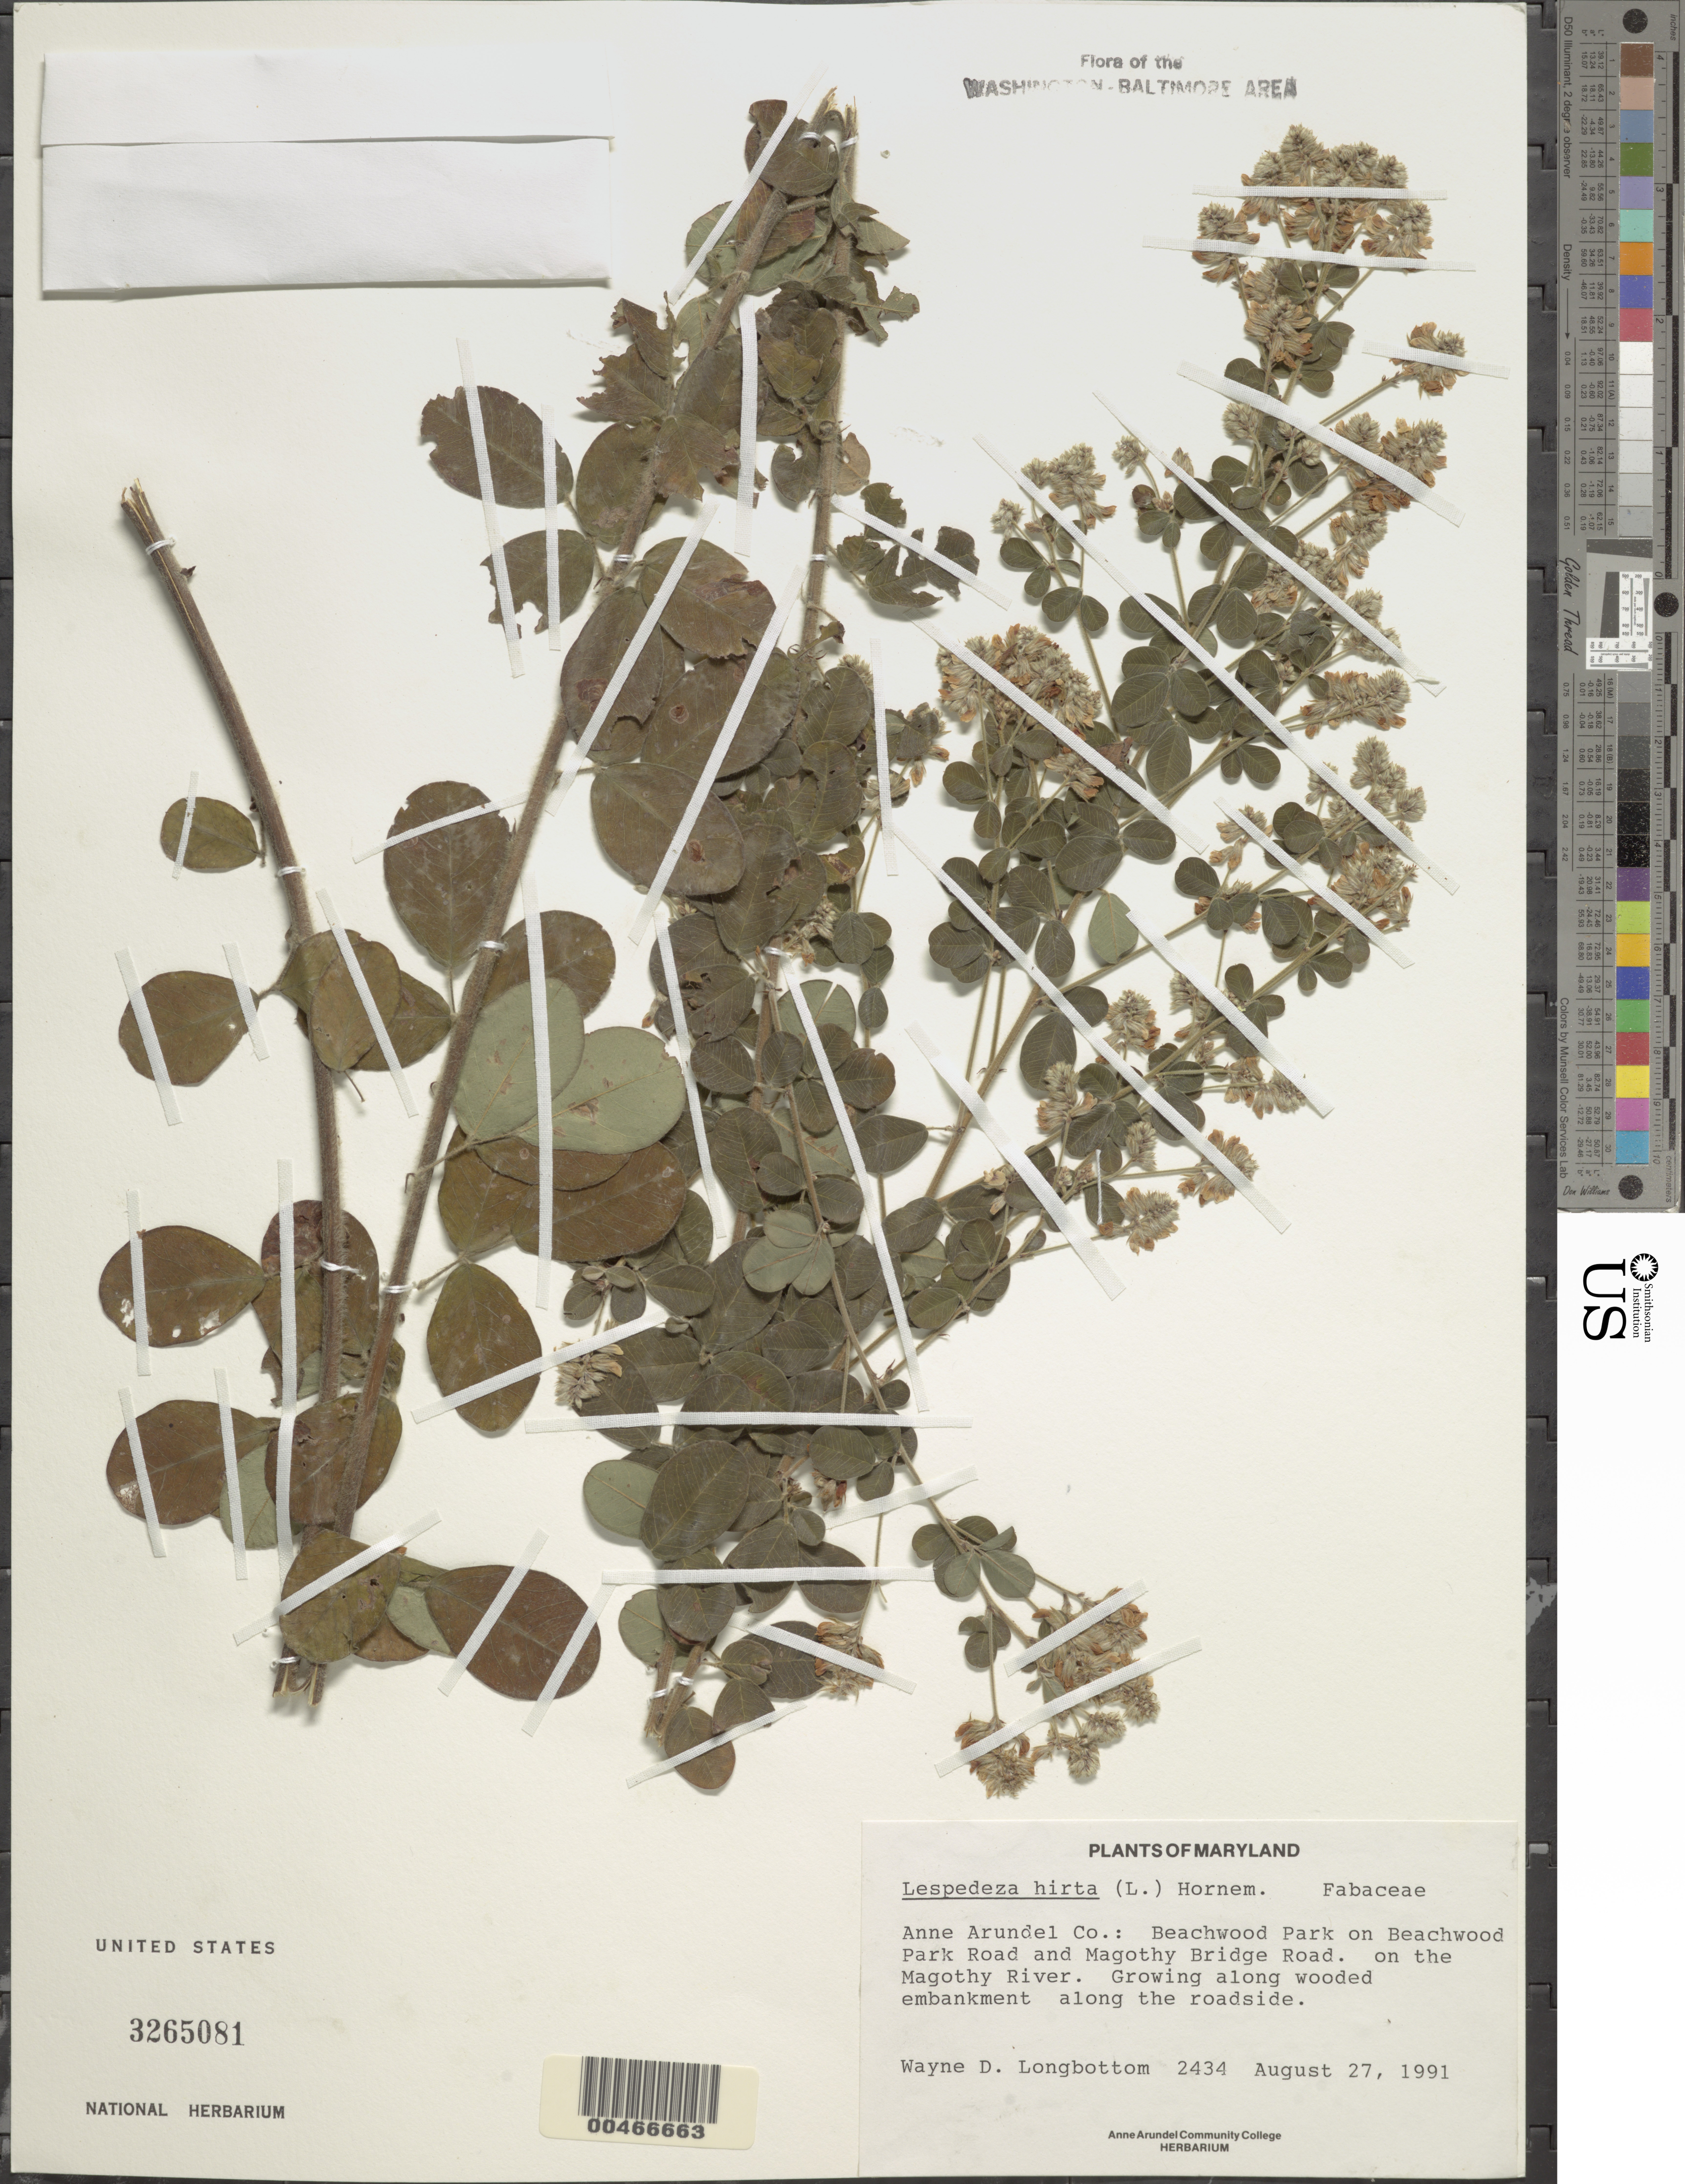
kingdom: Plantae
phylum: Tracheophyta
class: Magnoliopsida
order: Fabales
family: Fabaceae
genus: Lespedeza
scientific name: Lespedeza hirta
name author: (L.) Hornem.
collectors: W. D. Longbottom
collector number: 2434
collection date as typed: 27 Aug 1991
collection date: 1991-08-27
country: United States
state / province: Maryland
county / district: Anne Arundel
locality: Beachwood Park on Beachwood Park Road and Magothy Bridge Road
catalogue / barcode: US 3265081